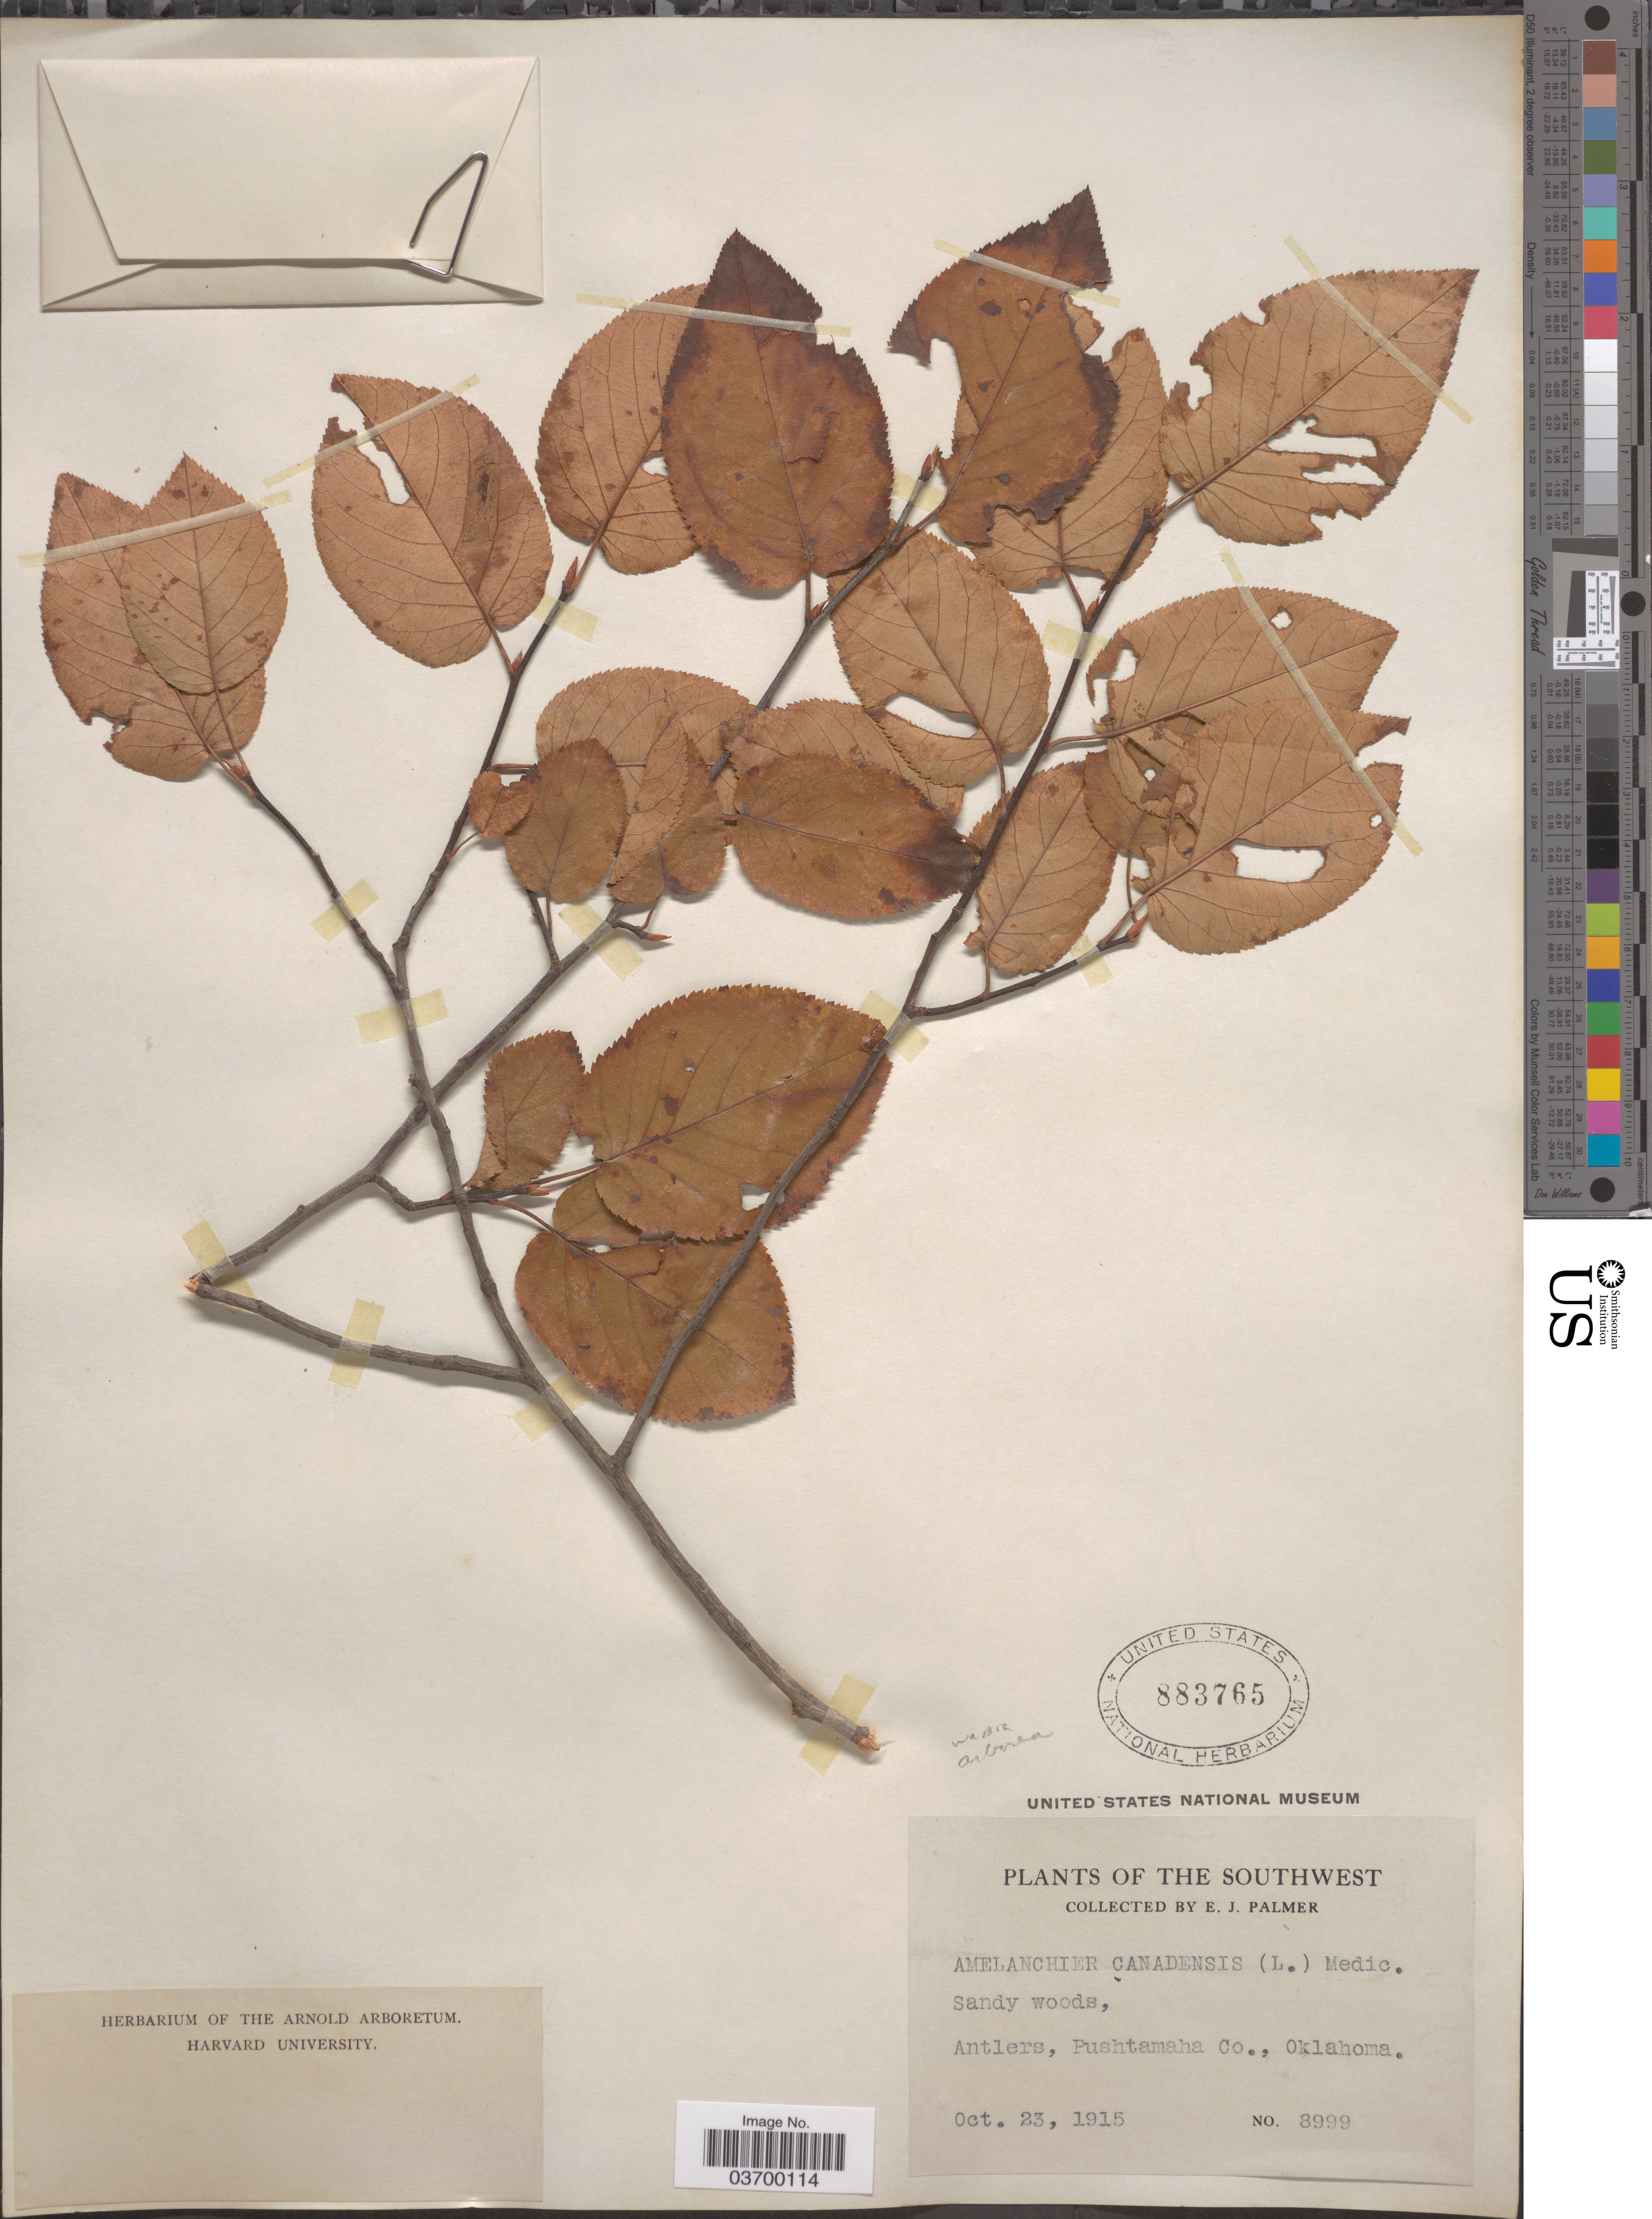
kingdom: Plantae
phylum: Tracheophyta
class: Magnoliopsida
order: Rosales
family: Rosaceae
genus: Amelanchier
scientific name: Amelanchier arborea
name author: (F. Michx.) Fernald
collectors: E. J. Palmer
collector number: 8999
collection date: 1915-10-23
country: United States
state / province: Oklahoma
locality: The Southwest. Antlersm Pushtamaha Co.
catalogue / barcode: US 883765